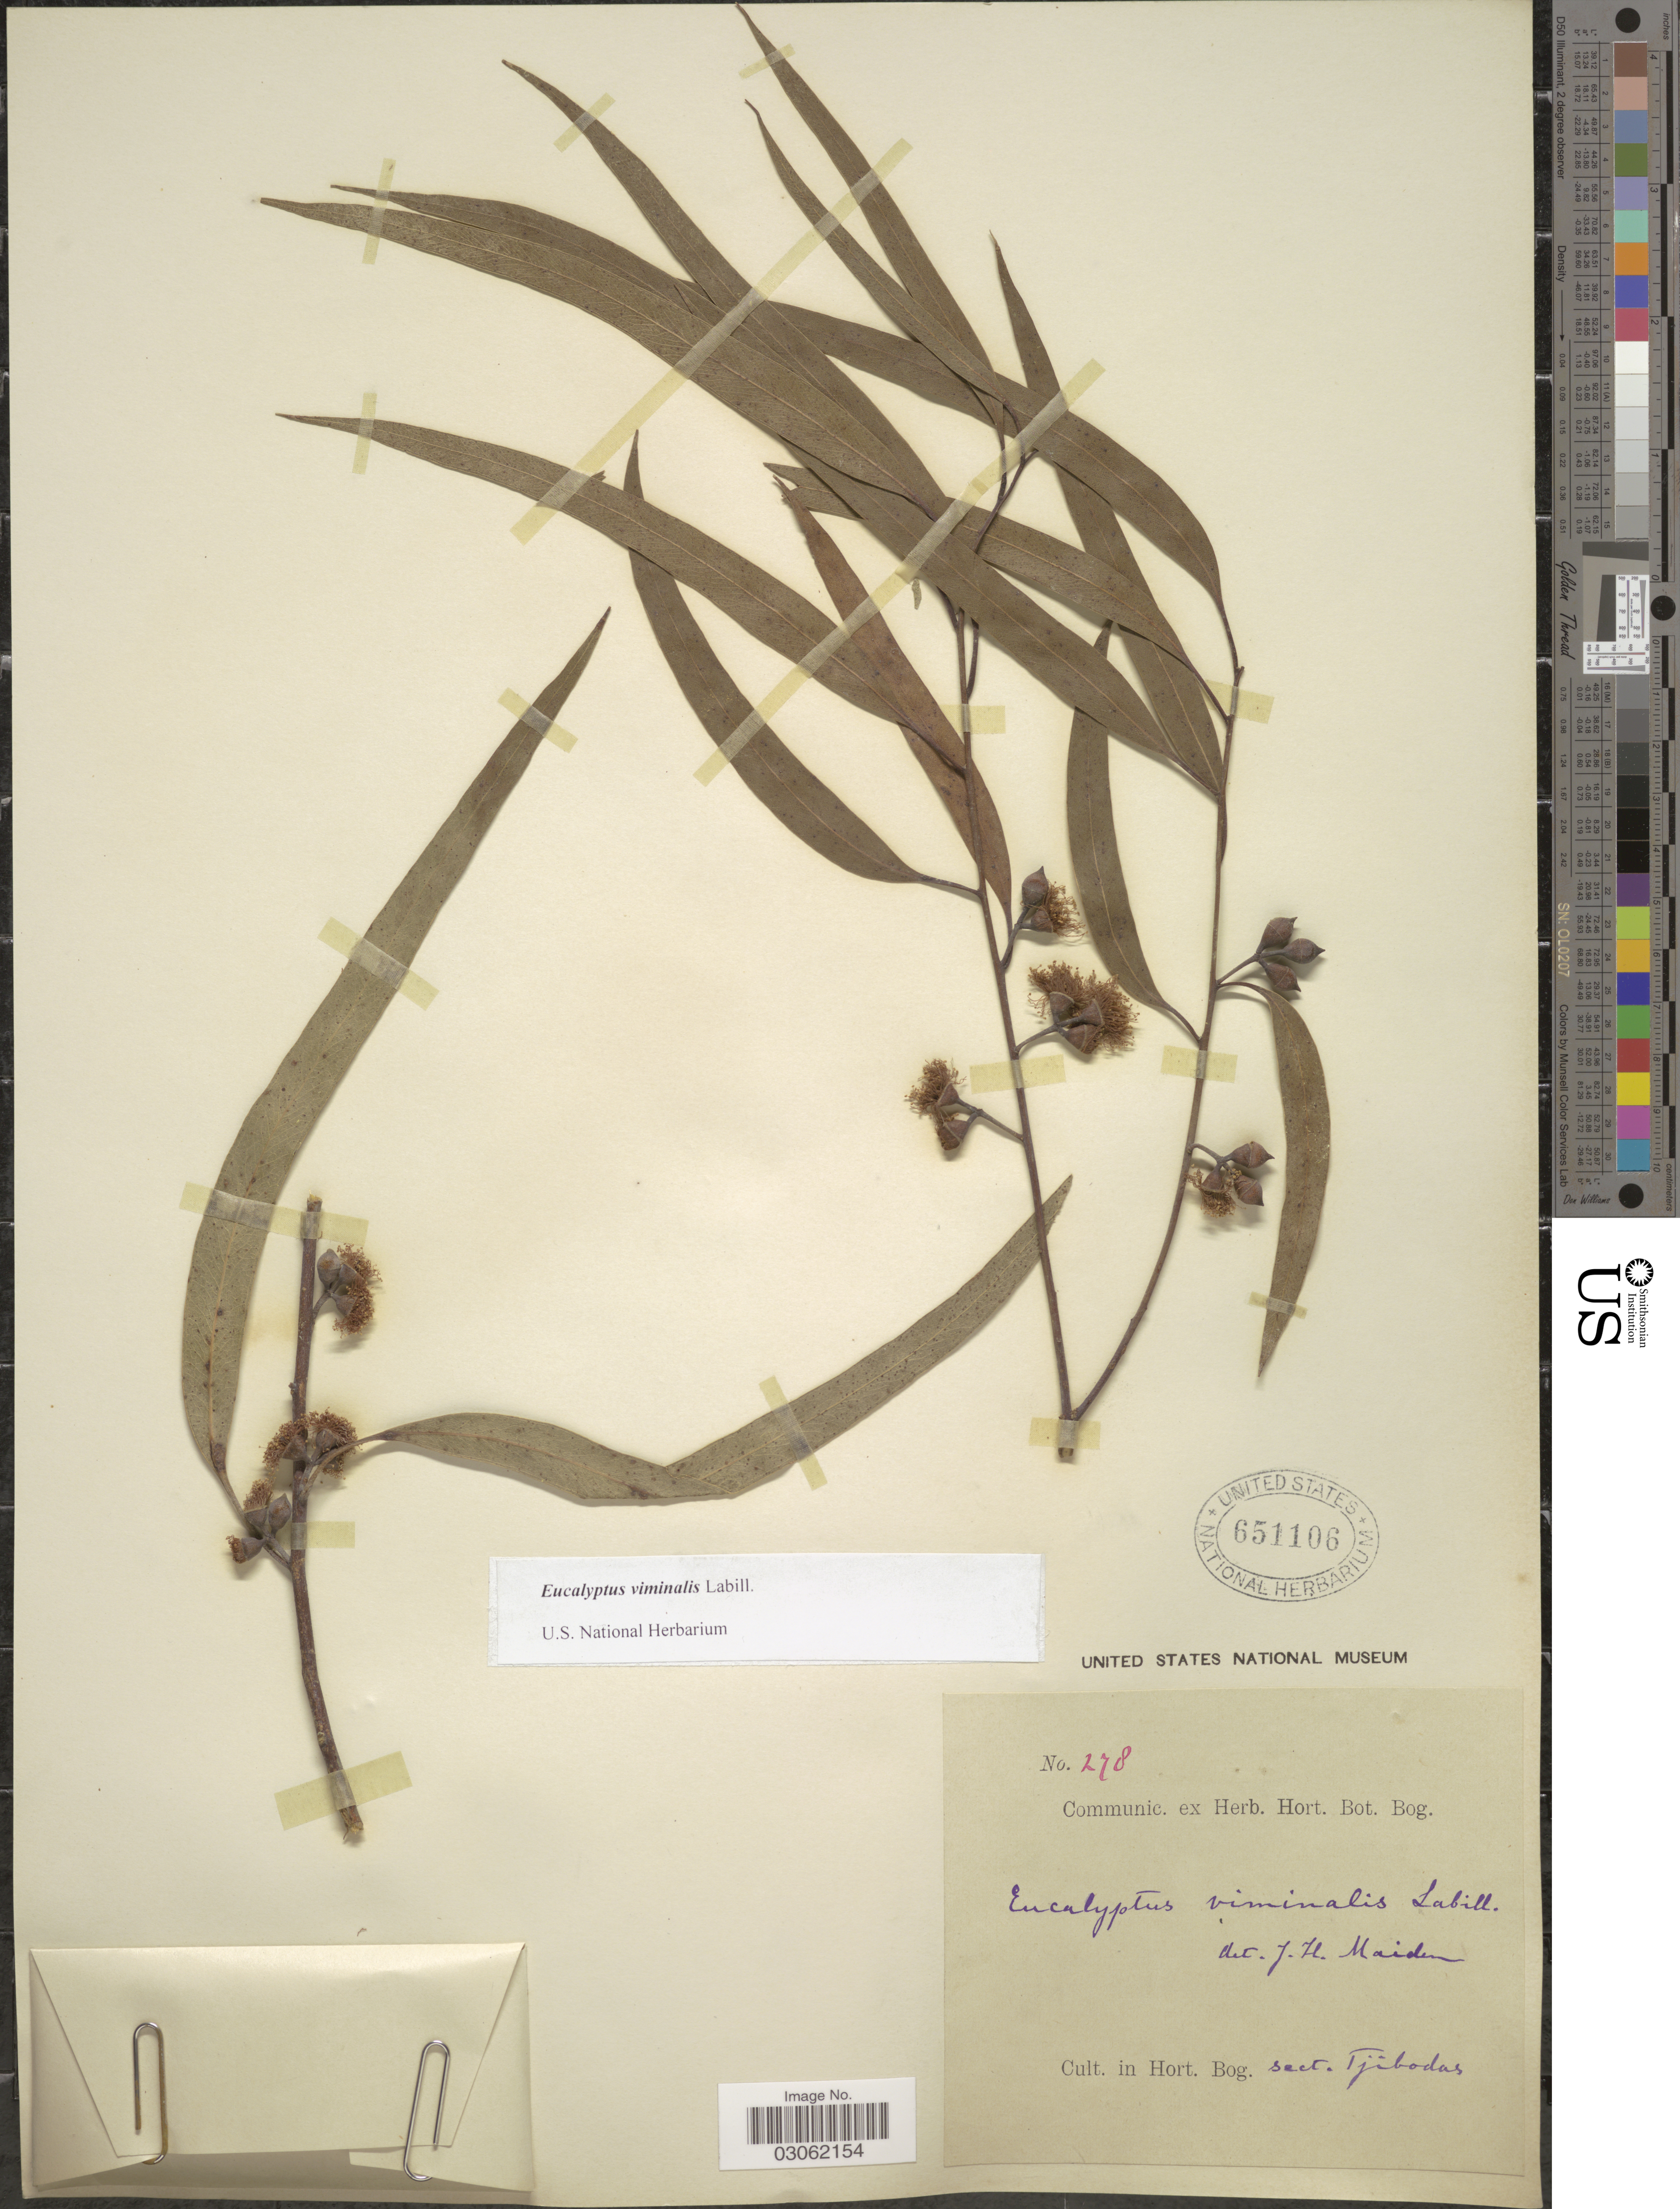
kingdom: Plantae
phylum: Tracheophyta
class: Magnoliopsida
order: Myrtales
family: Myrtaceae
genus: Eucalyptus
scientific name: Eucalyptus viminalis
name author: Labill.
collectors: ex herb. Hort. Bot. Bog.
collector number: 278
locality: Sect. Tjibodas.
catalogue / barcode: US 651106